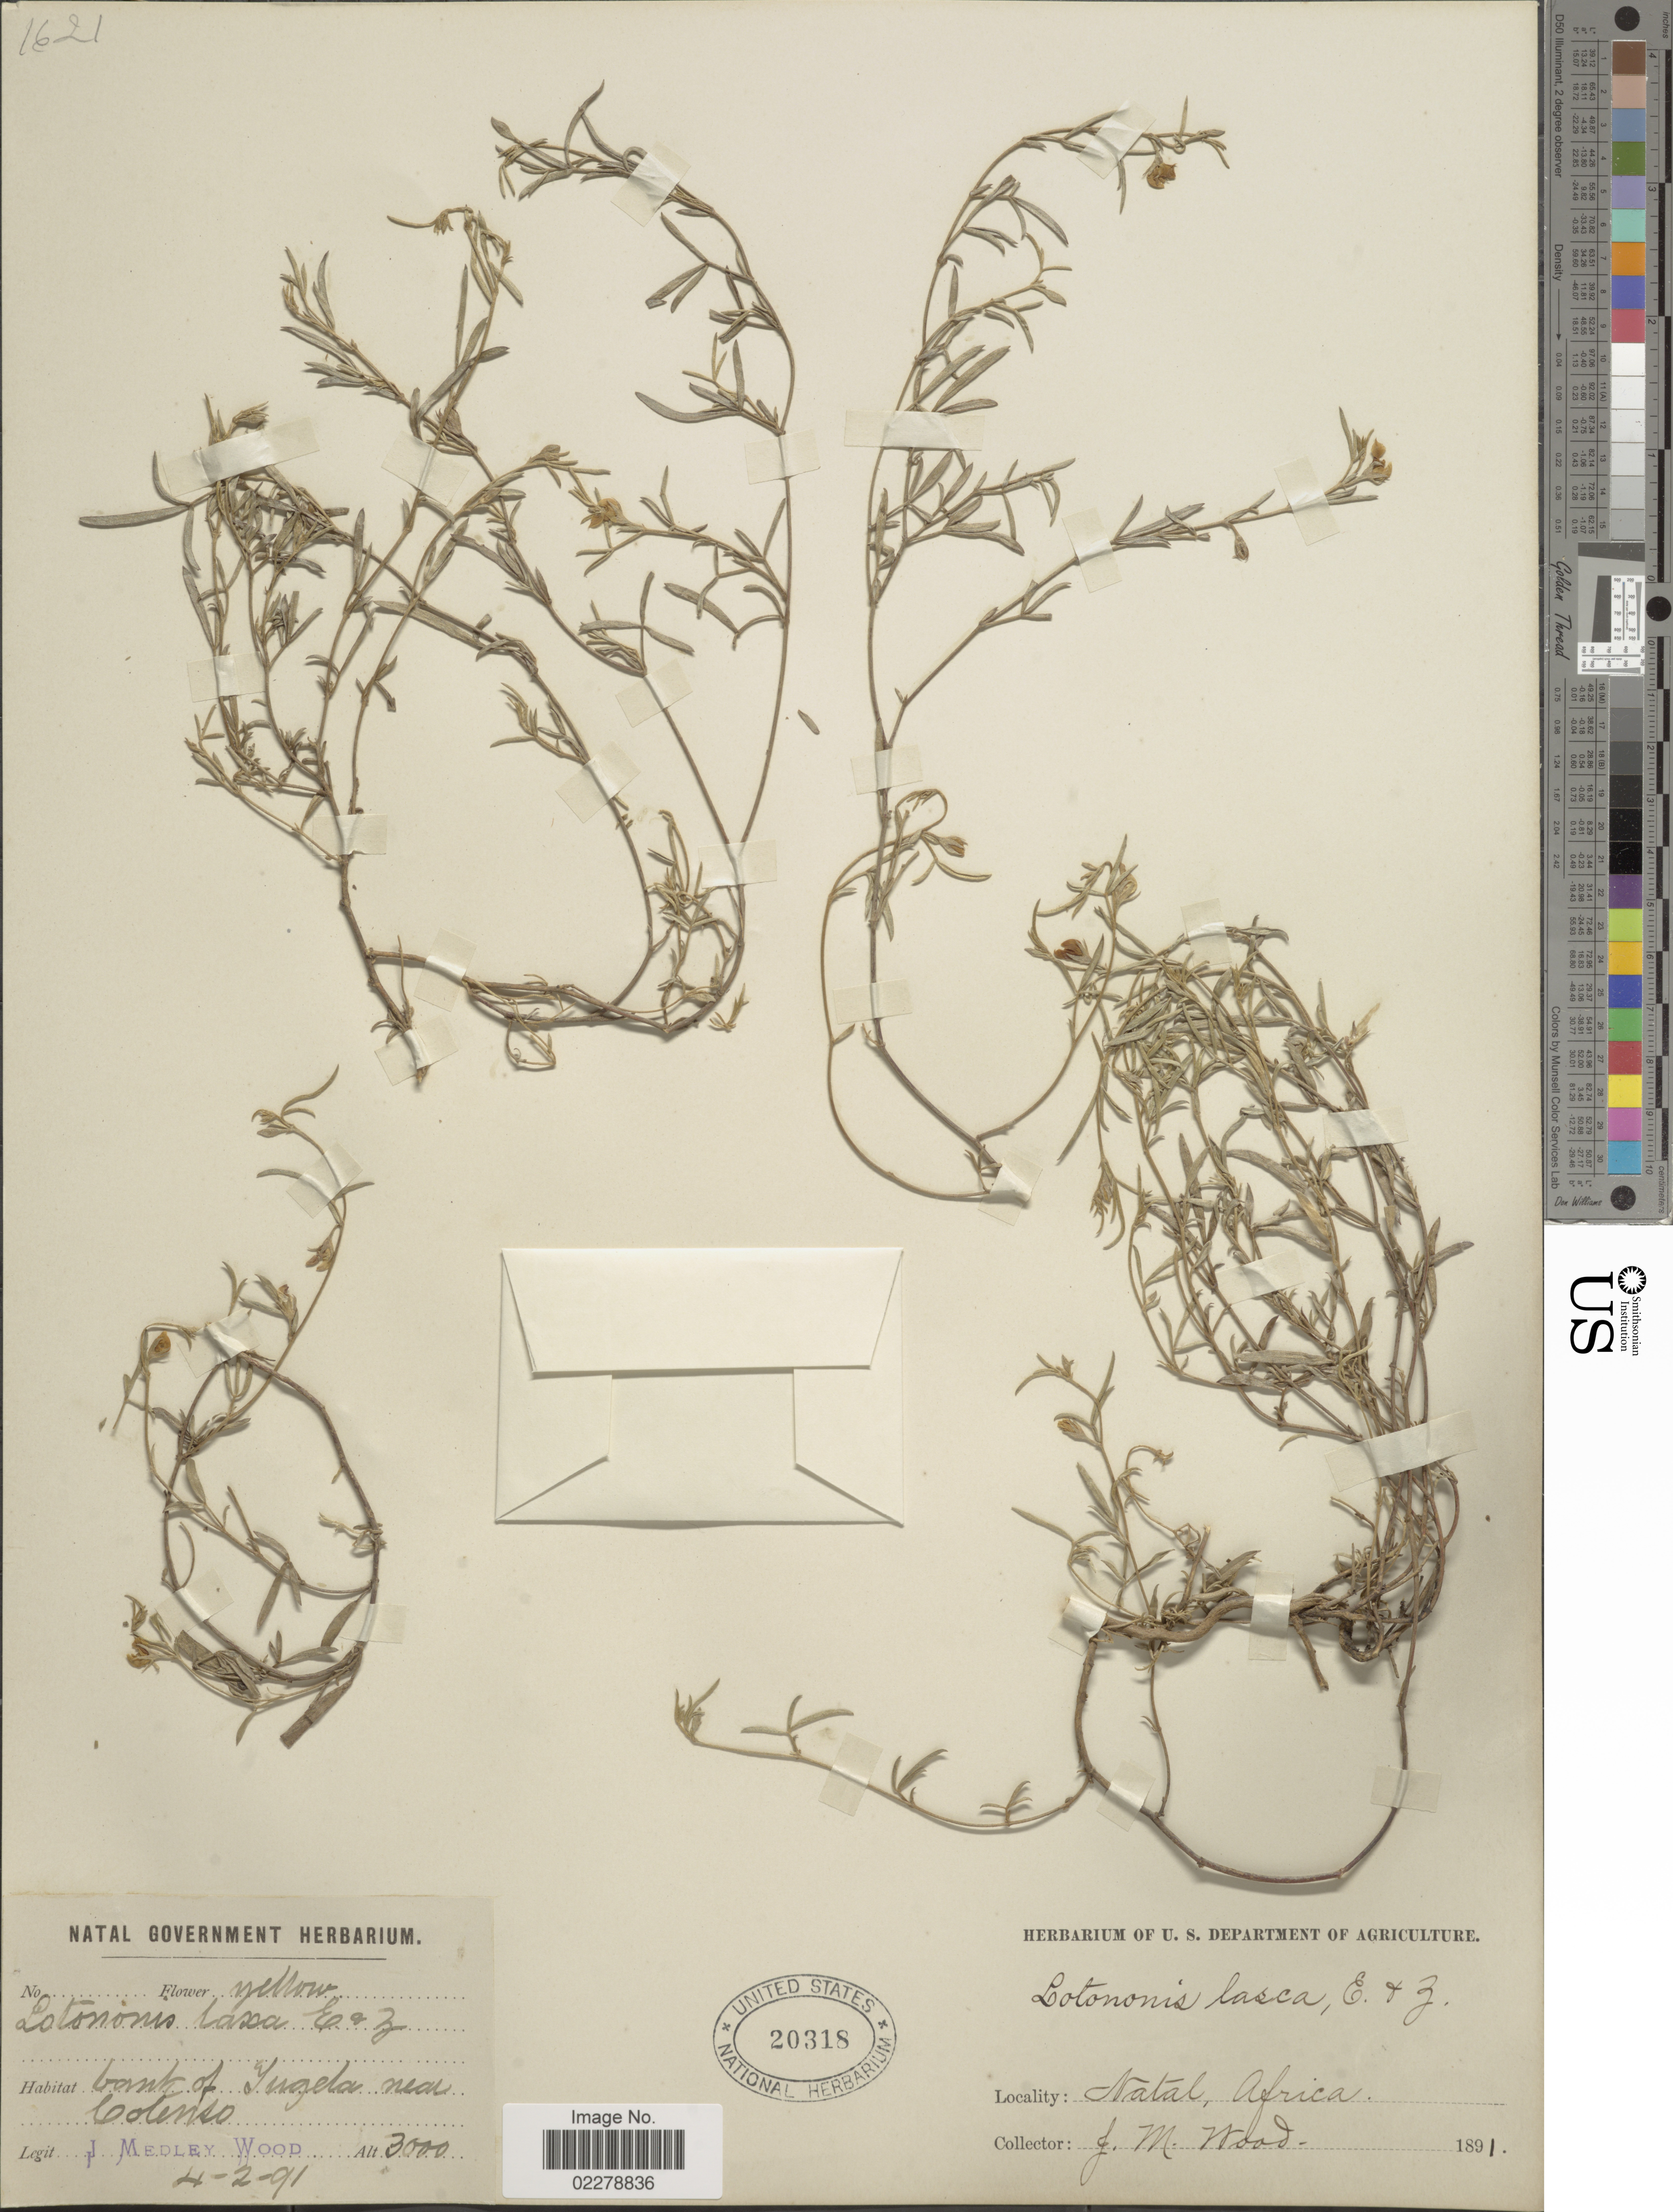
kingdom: Plantae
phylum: Tracheophyta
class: Magnoliopsida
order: Fabales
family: Fabaceae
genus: Lotononis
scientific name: Lotononis laxa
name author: Eckl. & Zeyh.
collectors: J. M. Wood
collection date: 1891-02-01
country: South Africa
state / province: KwaZulu-Natal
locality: Natal. bank of Tugela near Colenso.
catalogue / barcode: US 20318